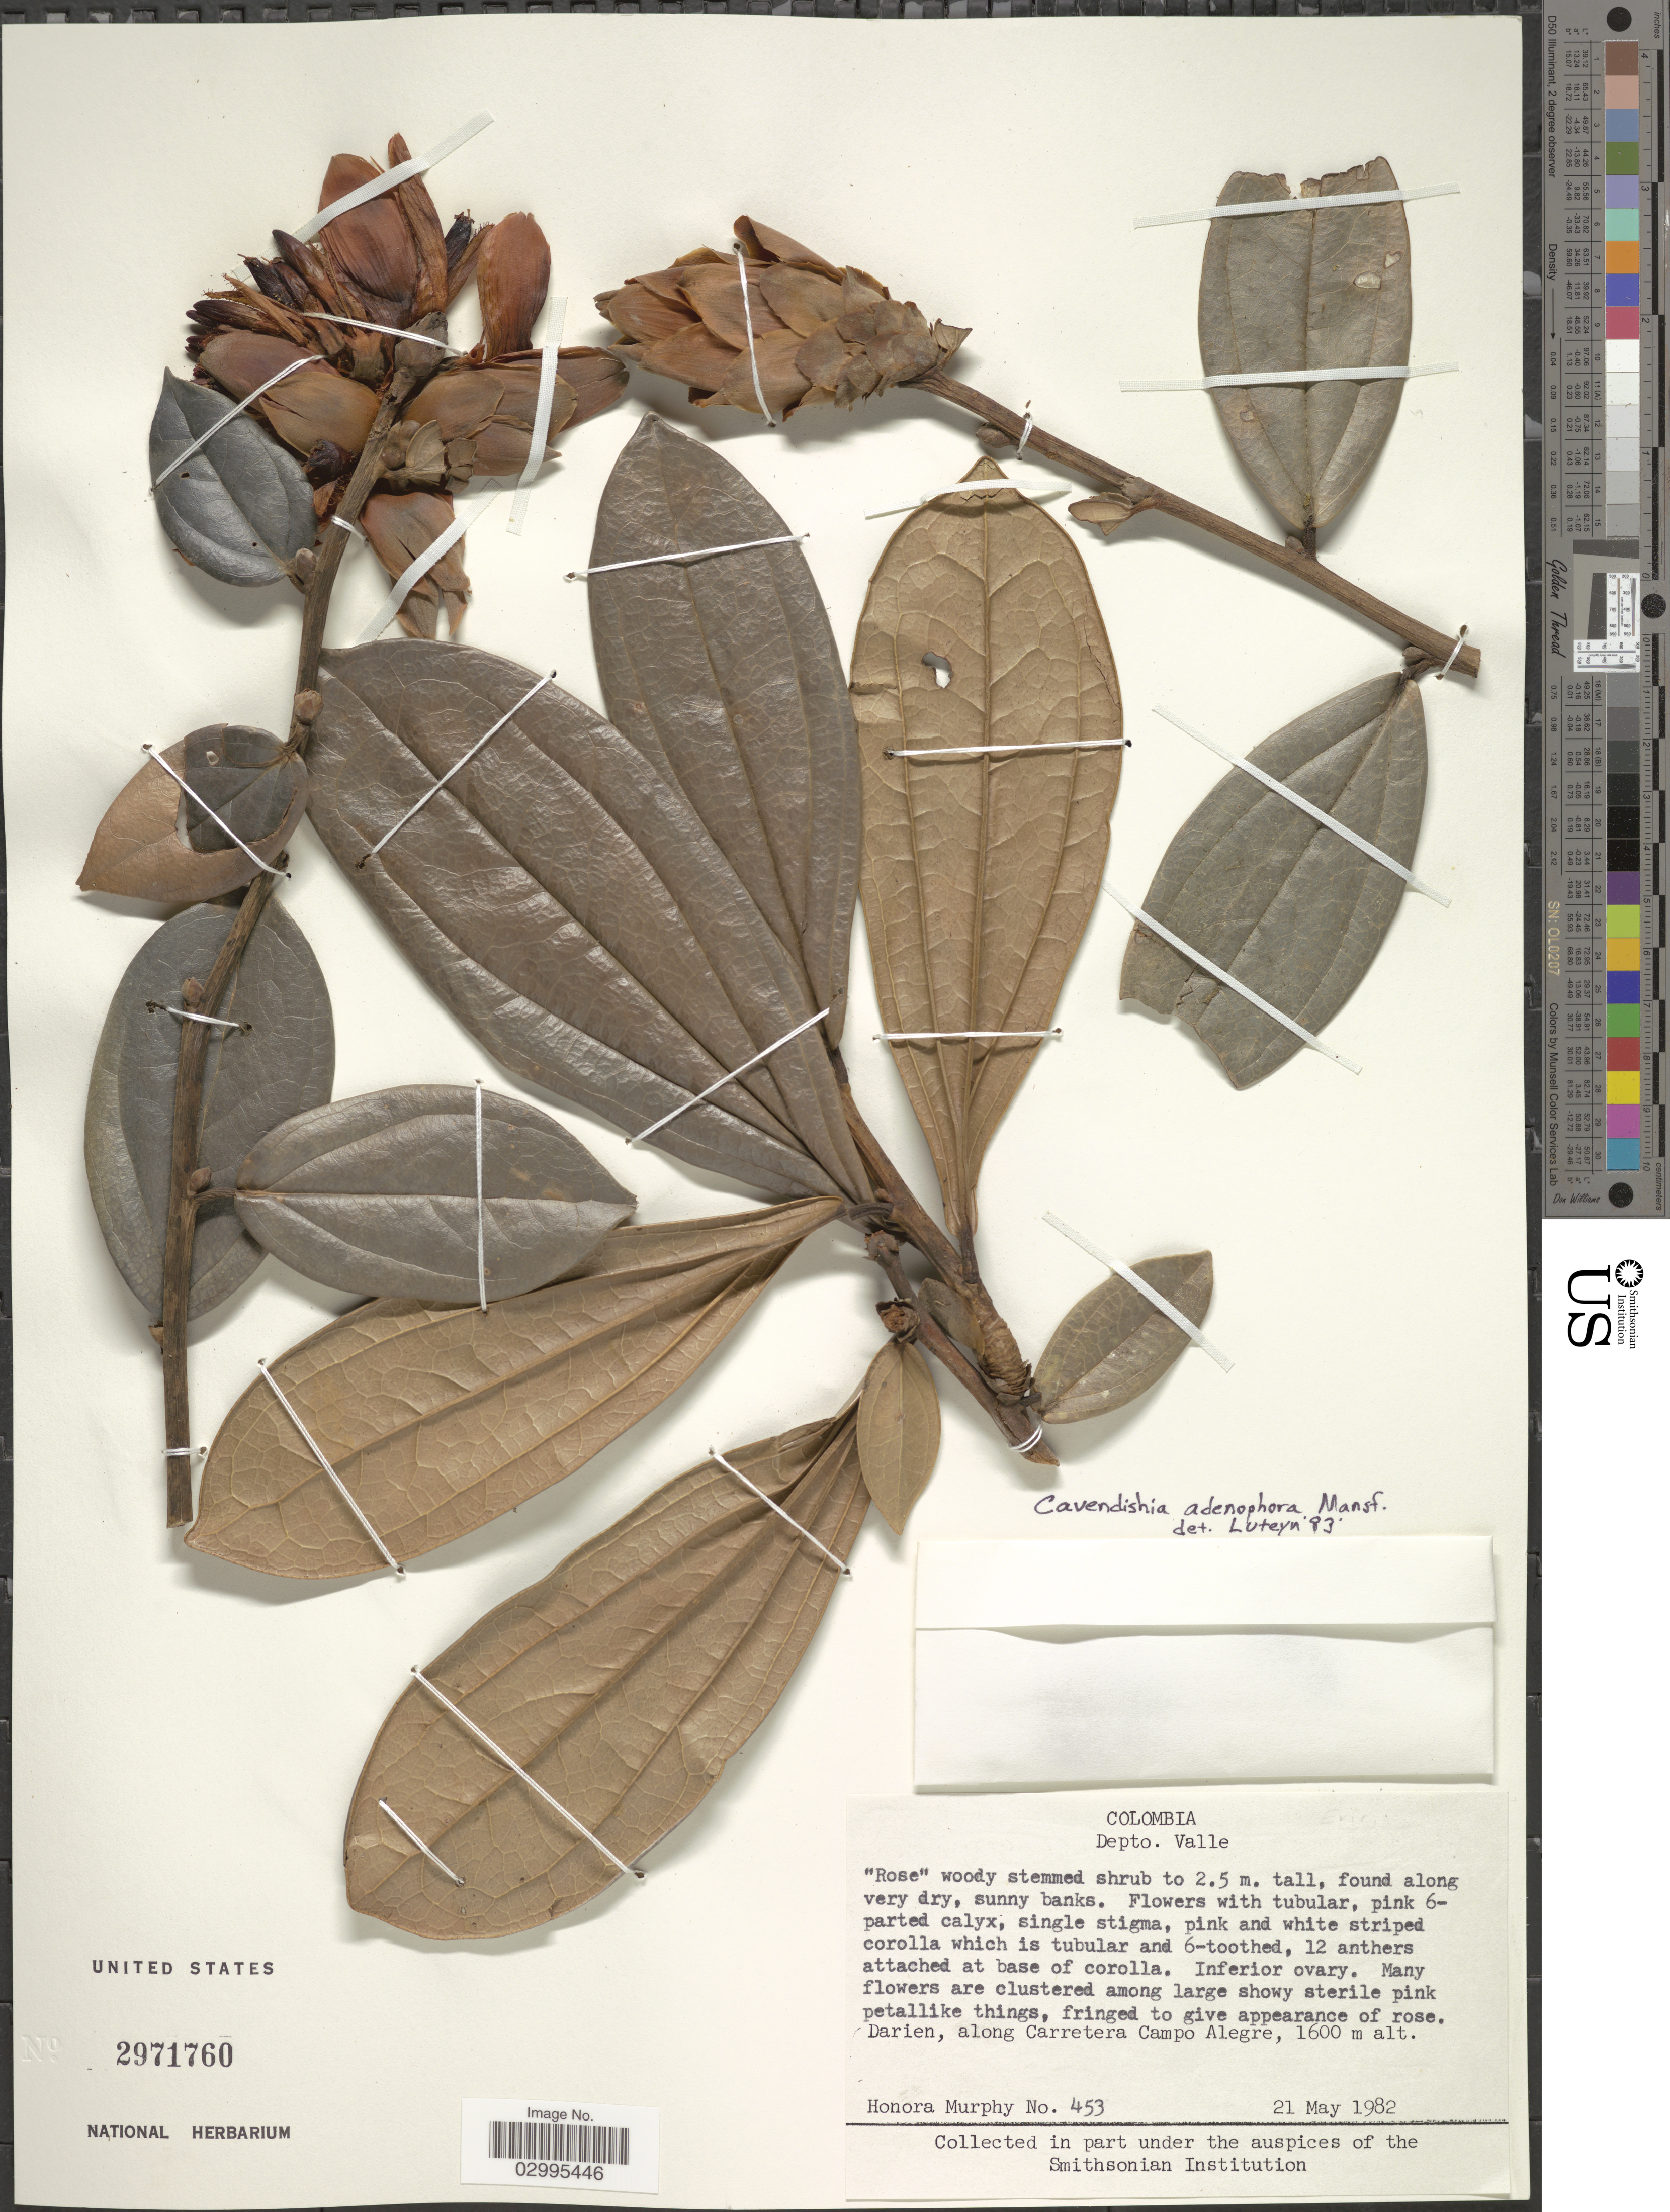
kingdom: Plantae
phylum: Tracheophyta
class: Magnoliopsida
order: Ericales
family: Ericaceae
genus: Cavendishia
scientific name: Cavendishia adenophora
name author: Mansf.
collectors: H. Murphy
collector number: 453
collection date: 1982-05-21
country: Colombia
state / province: Valle del Cauca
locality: Depto. Valle. Darien, along Carretera Campo Alegre.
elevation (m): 1600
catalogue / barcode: US 2971760